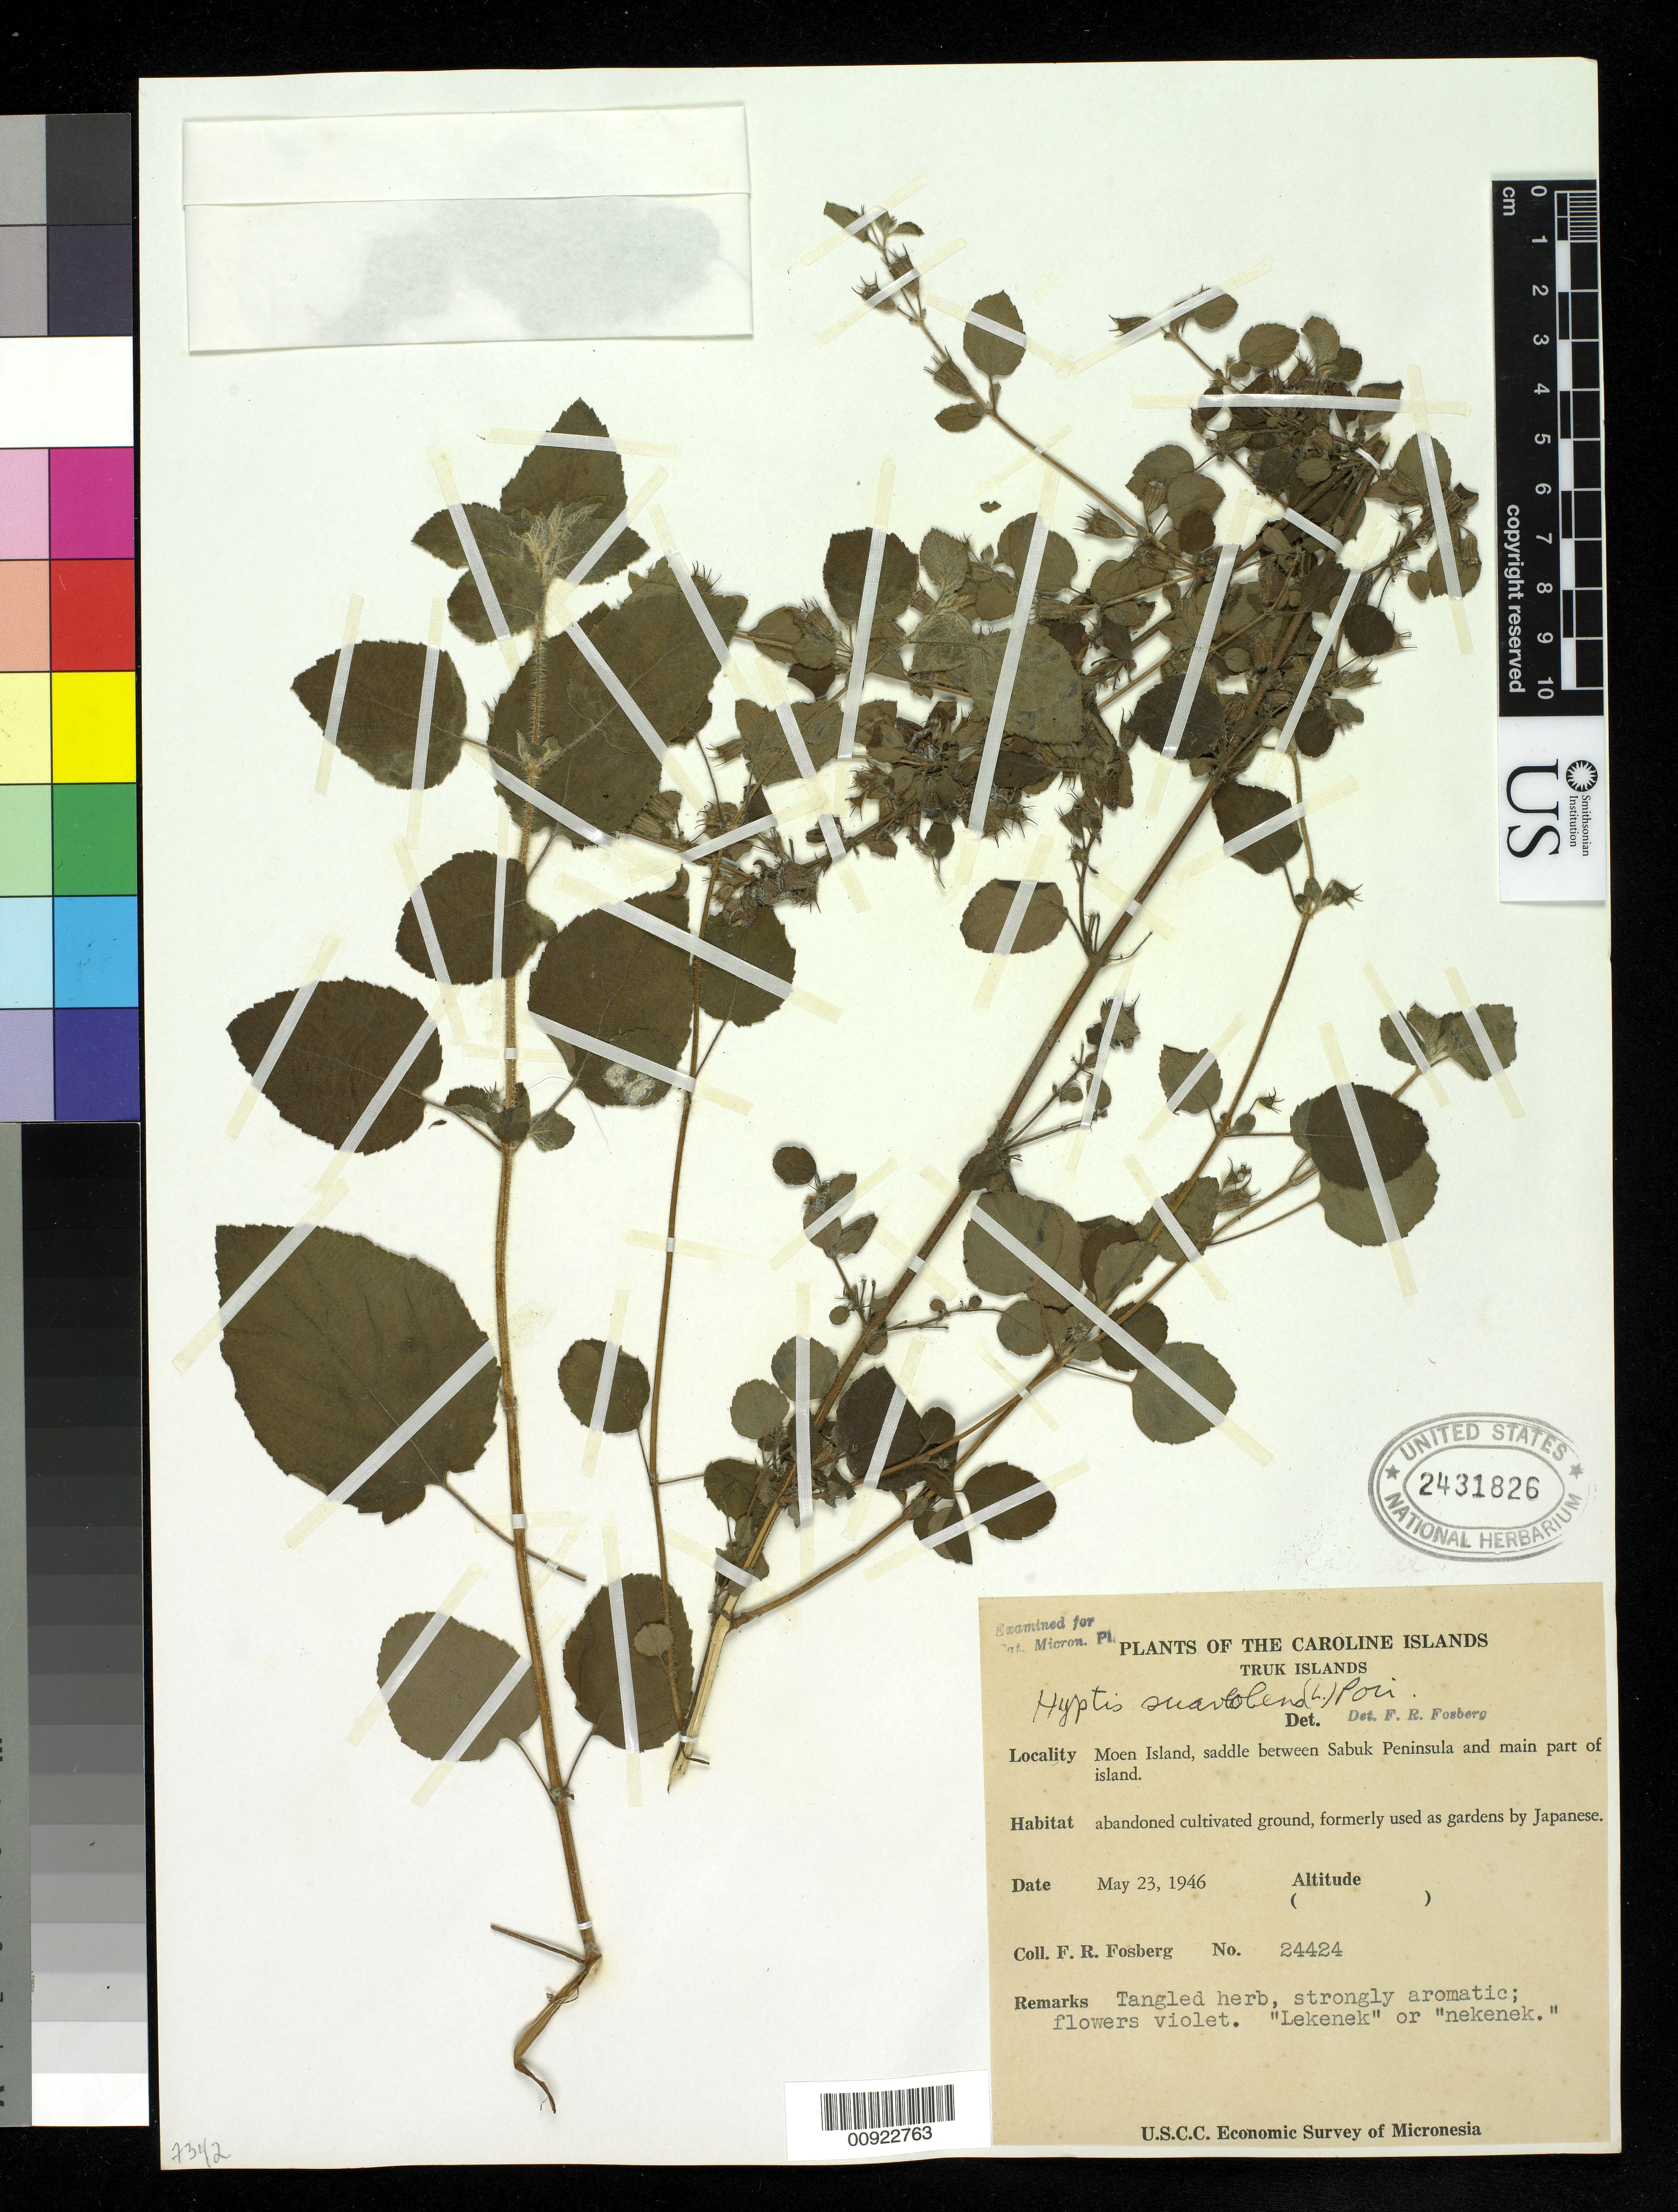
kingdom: Plantae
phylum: Tracheophyta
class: Magnoliopsida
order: Lamiales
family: Lamiaceae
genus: Mesosphaerum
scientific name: Mesosphaerum suaveolens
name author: (L.) Kuntze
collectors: F. R. Fosberg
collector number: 24424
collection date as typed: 23 May 1946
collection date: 1946-05-23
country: Micronesia, Federated States of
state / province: Truk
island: Moen [Wono]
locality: Saddle between Sabuk Peninsula and main part of island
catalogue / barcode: US 2431826